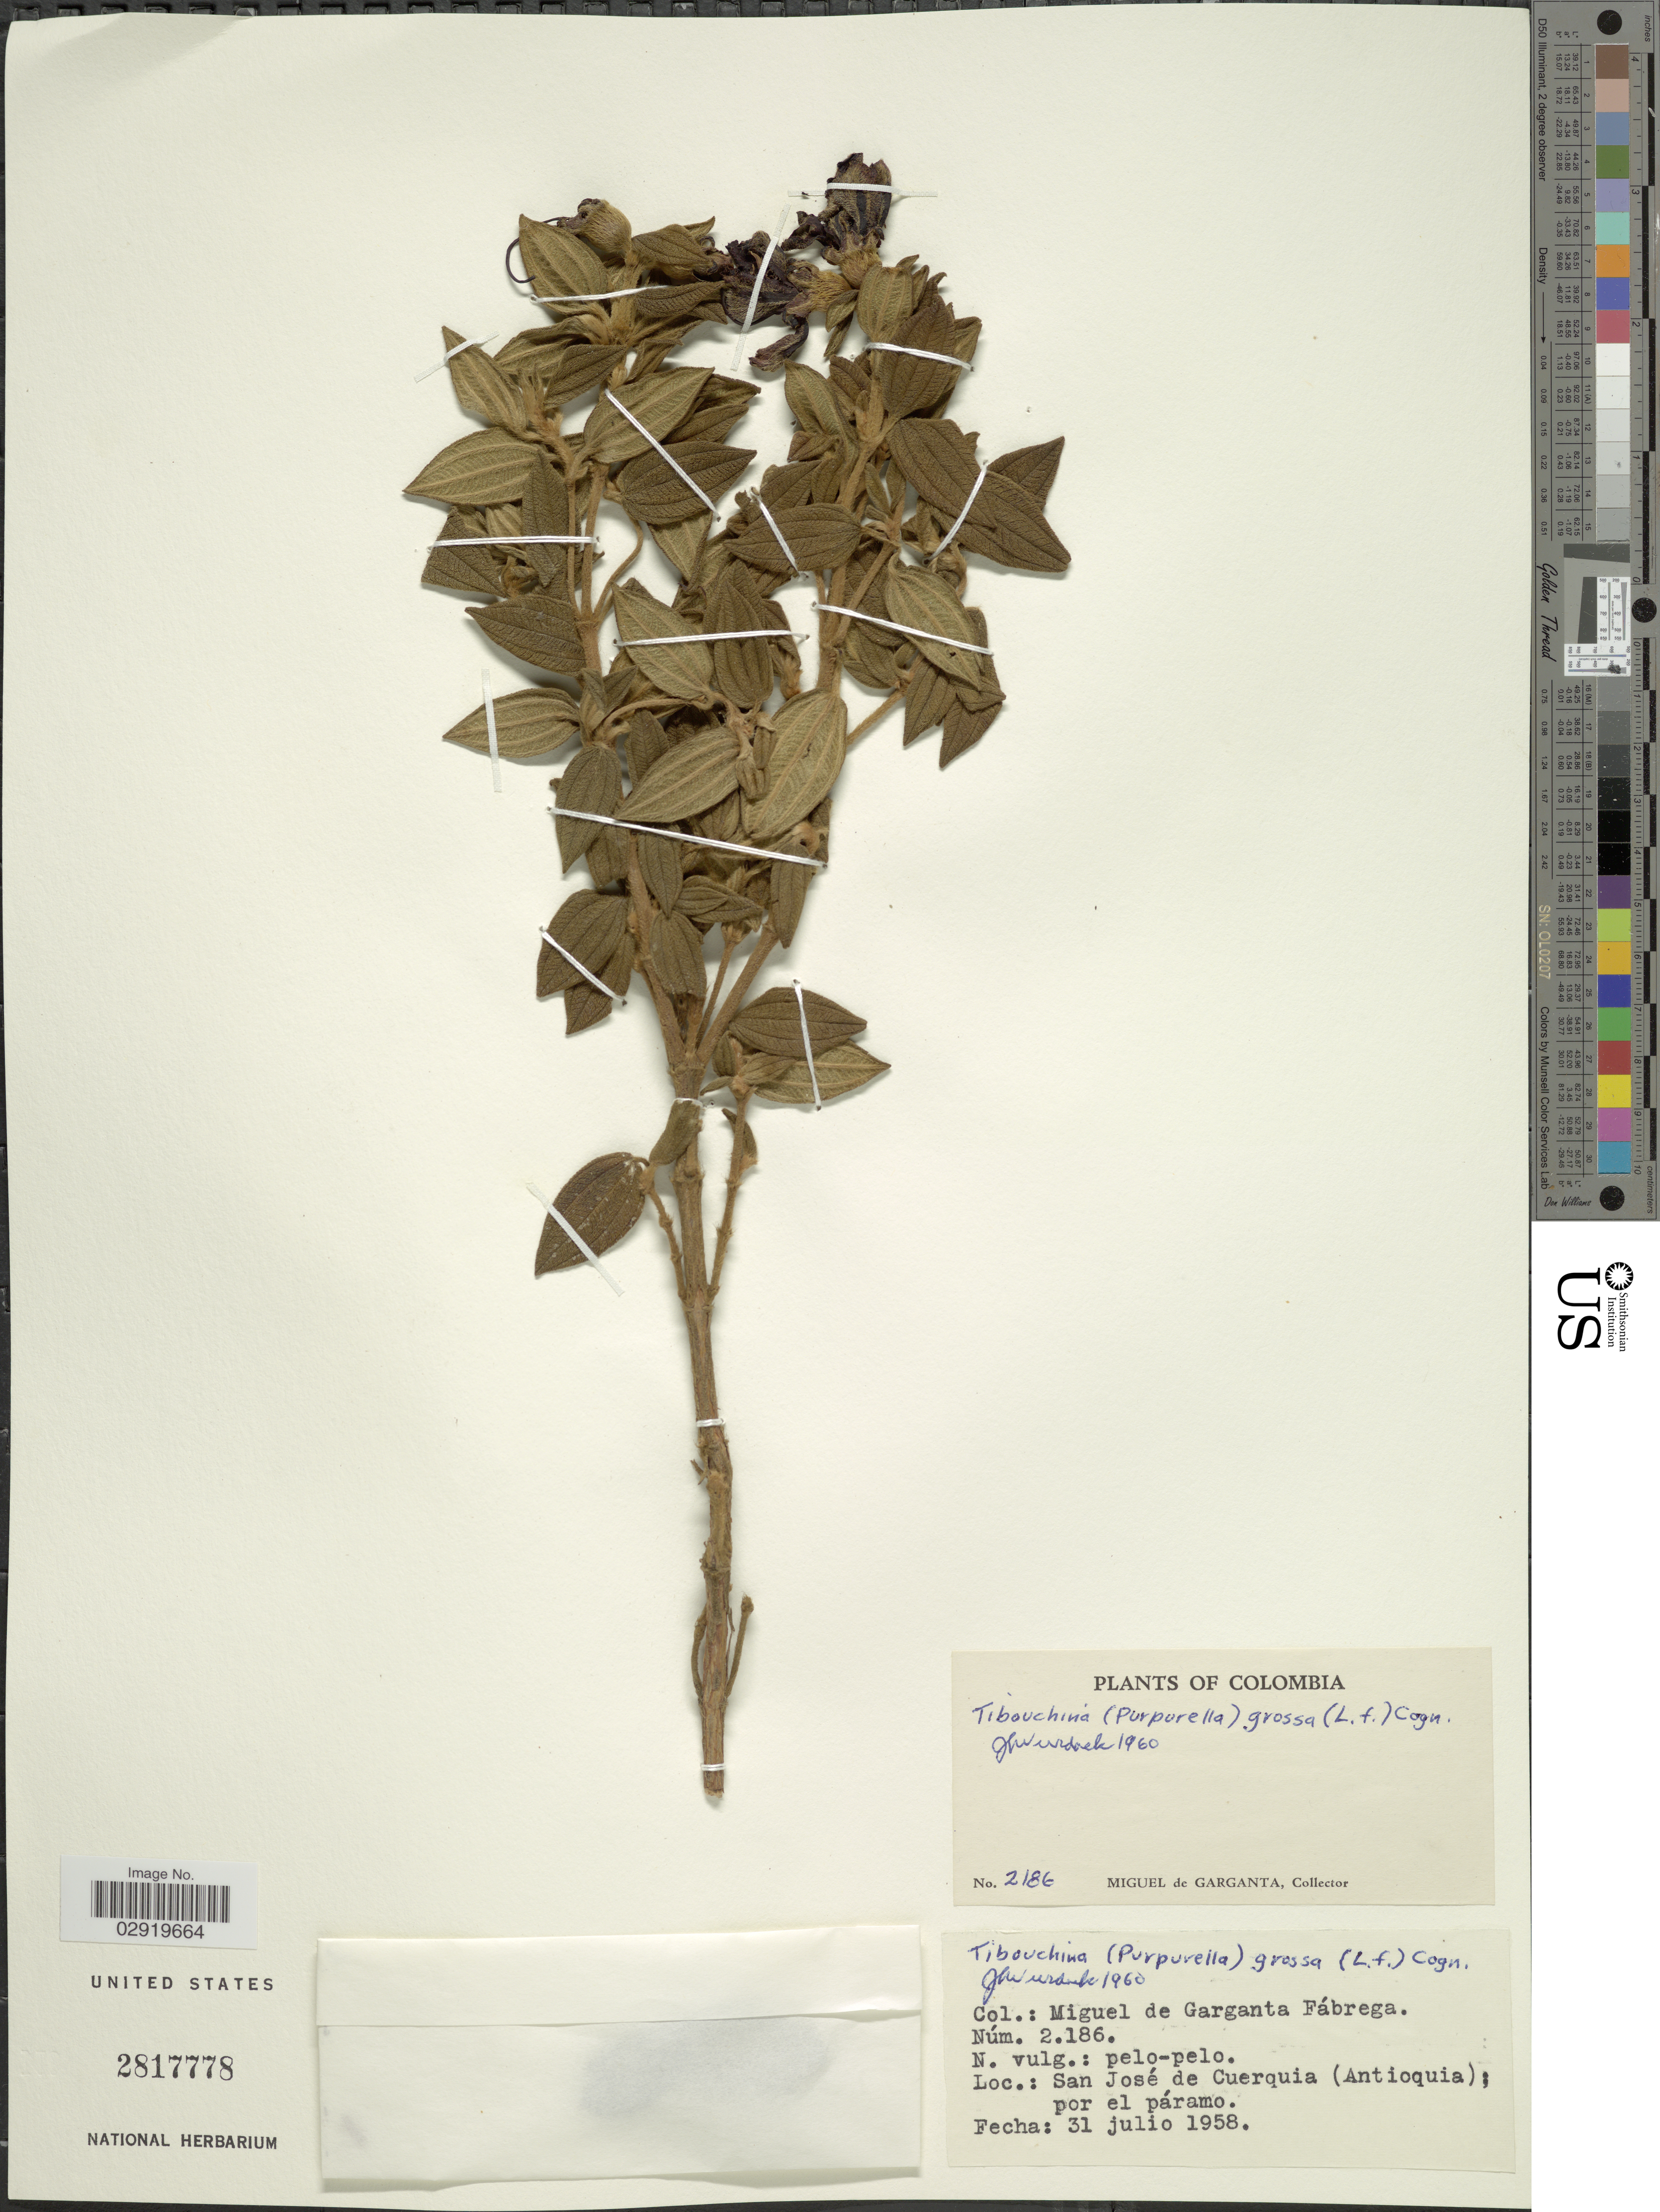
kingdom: Plantae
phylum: Tracheophyta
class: Magnoliopsida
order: Myrtales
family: Melastomataceae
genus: Chaetogastra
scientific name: Chaetogastra grossa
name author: (L. f.) P.J.F. Guim. & Michelang.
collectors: M. Fabrega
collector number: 2186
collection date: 1958-07-31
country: Colombia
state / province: Antioquia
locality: San José de Cuerquia: por el páramo.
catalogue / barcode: US 2817778